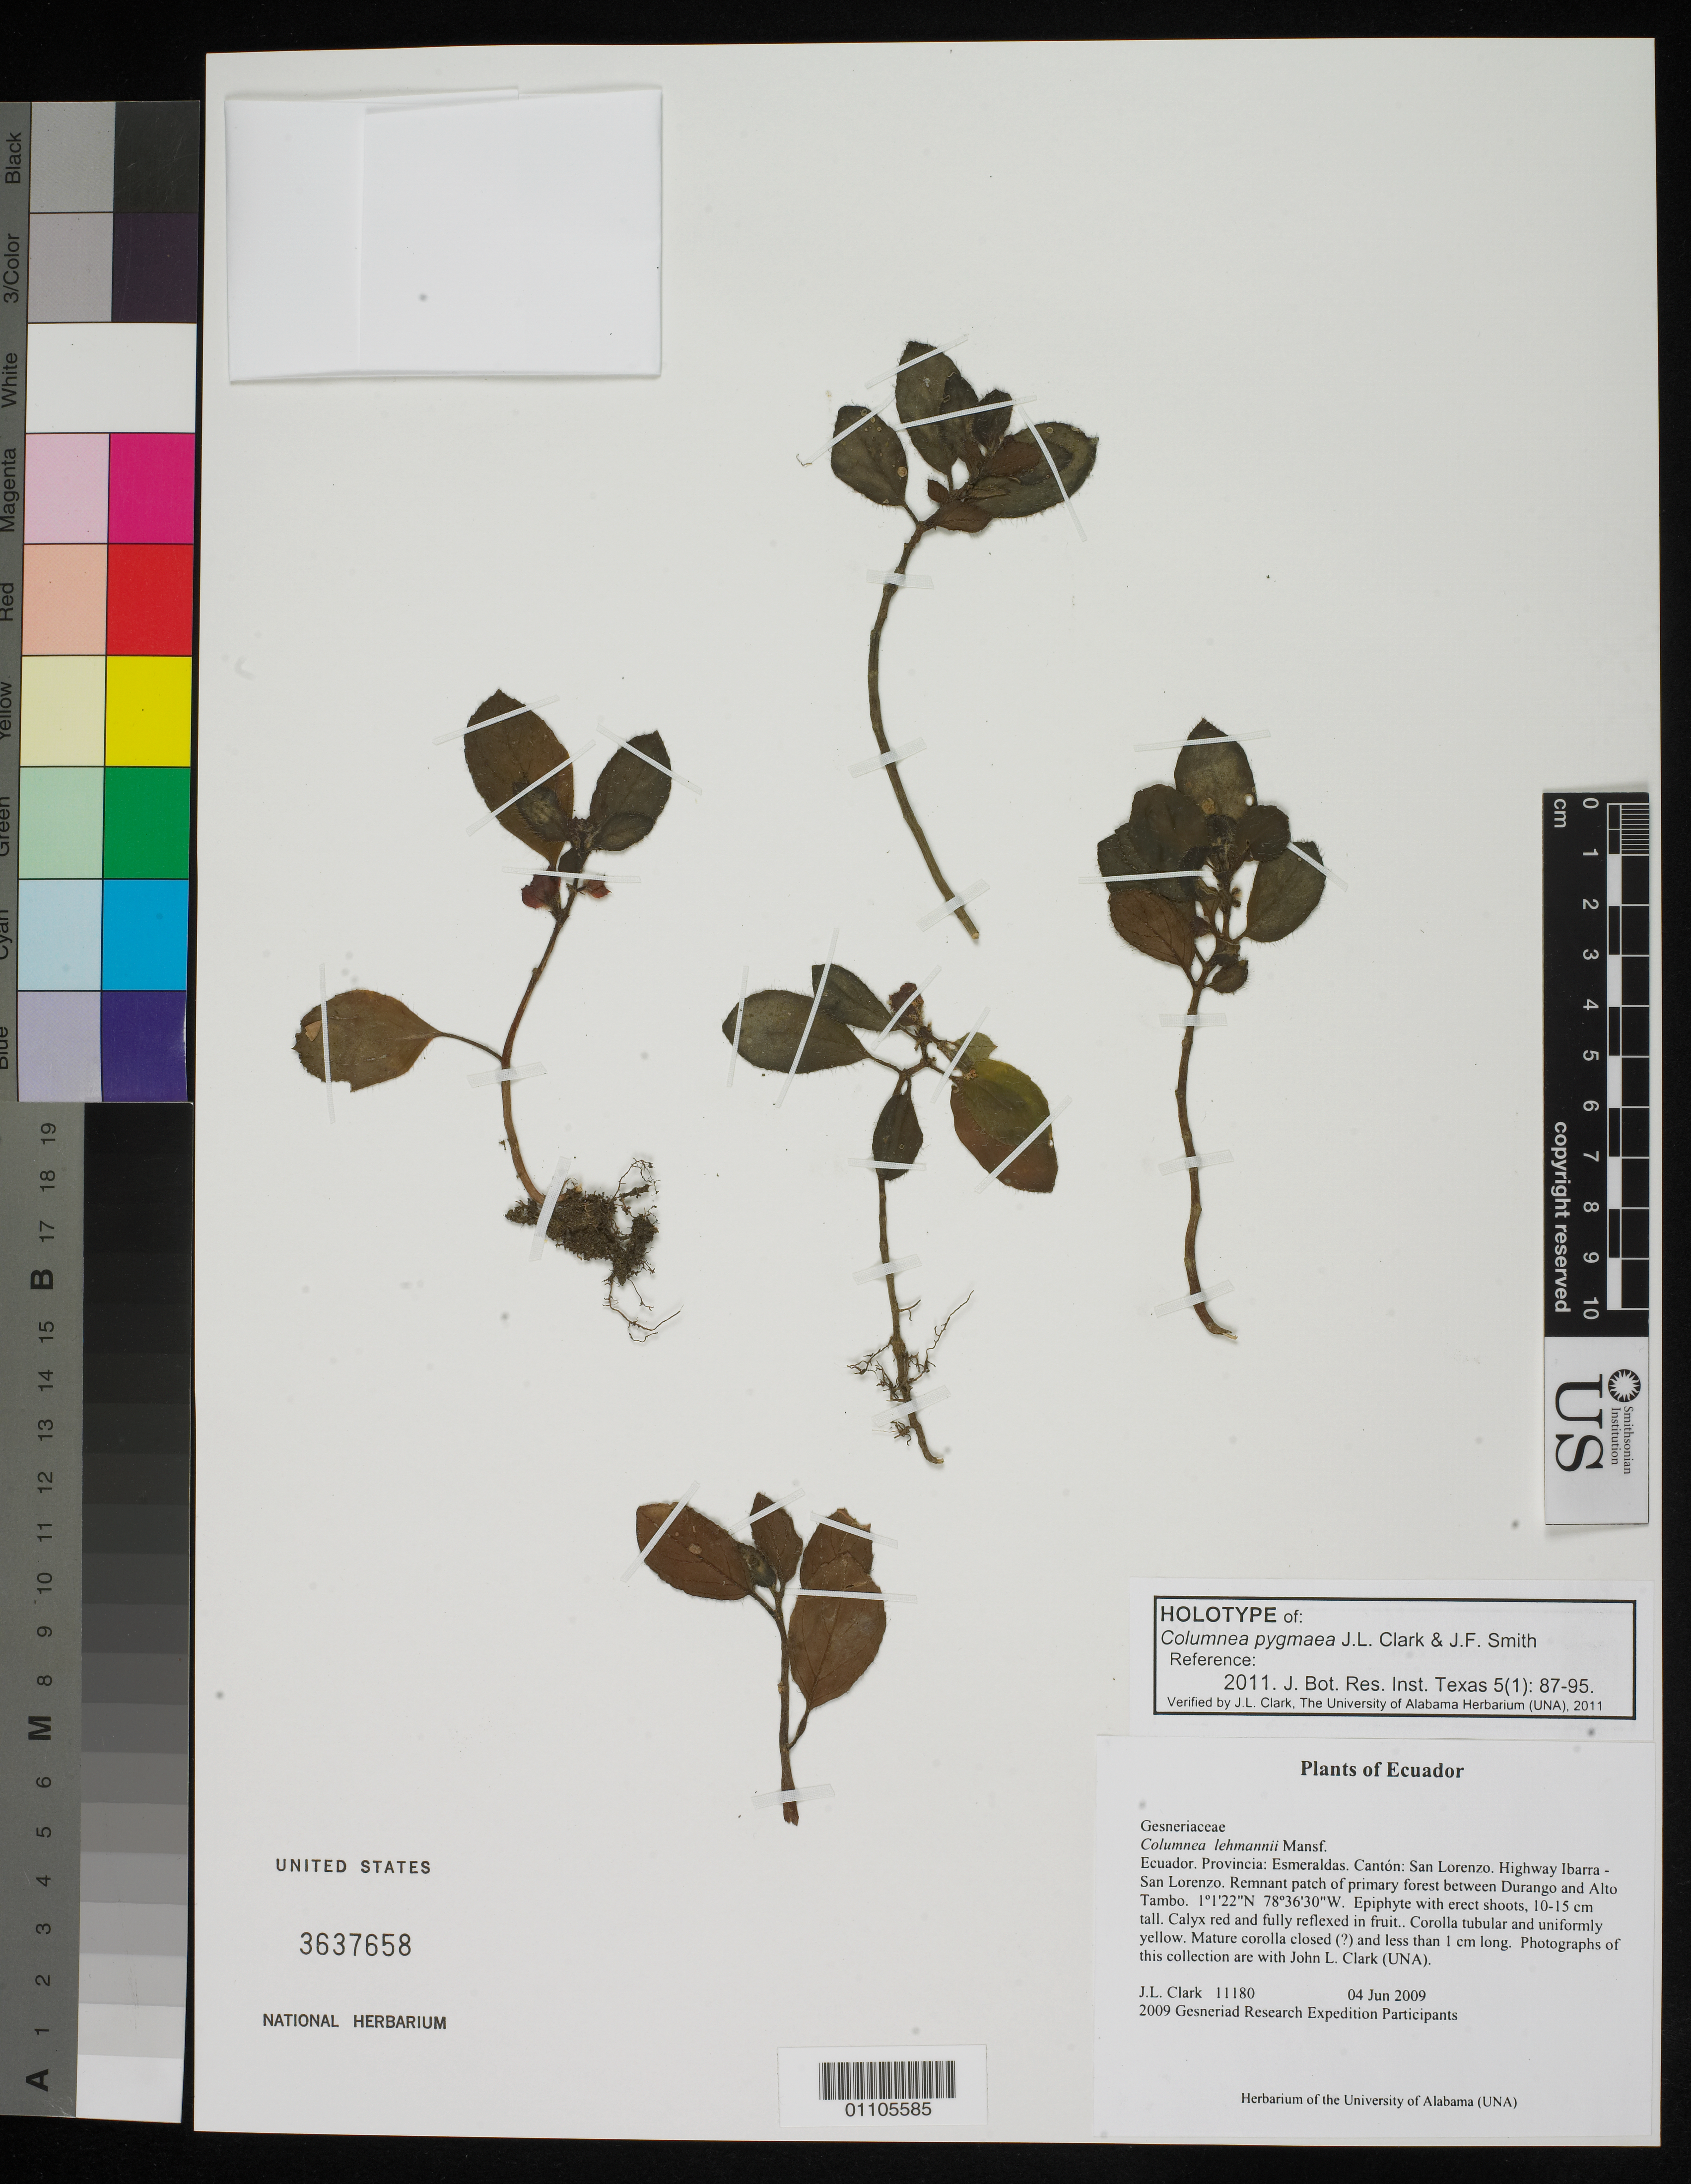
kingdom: Plantae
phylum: Tracheophyta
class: Magnoliopsida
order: Lamiales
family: Gesneriaceae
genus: Columnea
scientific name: Columnea pygmaea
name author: J.L. Clark & J.F. Sm.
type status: Holotype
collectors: J. L. Clark & 2009 Gesneriad Research Expedition Participants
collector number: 11180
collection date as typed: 04 Jun 2009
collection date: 2009-06-04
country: Ecuador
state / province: Esmeraldas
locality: Provincia: Esmeraldas. Cantón: San Lorenzo. Highway Ibarra - San Lorenzo. Remnant patch of primary forest between Durango and Alto Tambo.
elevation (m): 460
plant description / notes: Photographs of this collection are with John L. Clark (UNA).; Holotype: US; Isotypes: BRIT, CAS, K, MO, NY, QCNE, SEL, UNA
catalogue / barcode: US 3637658